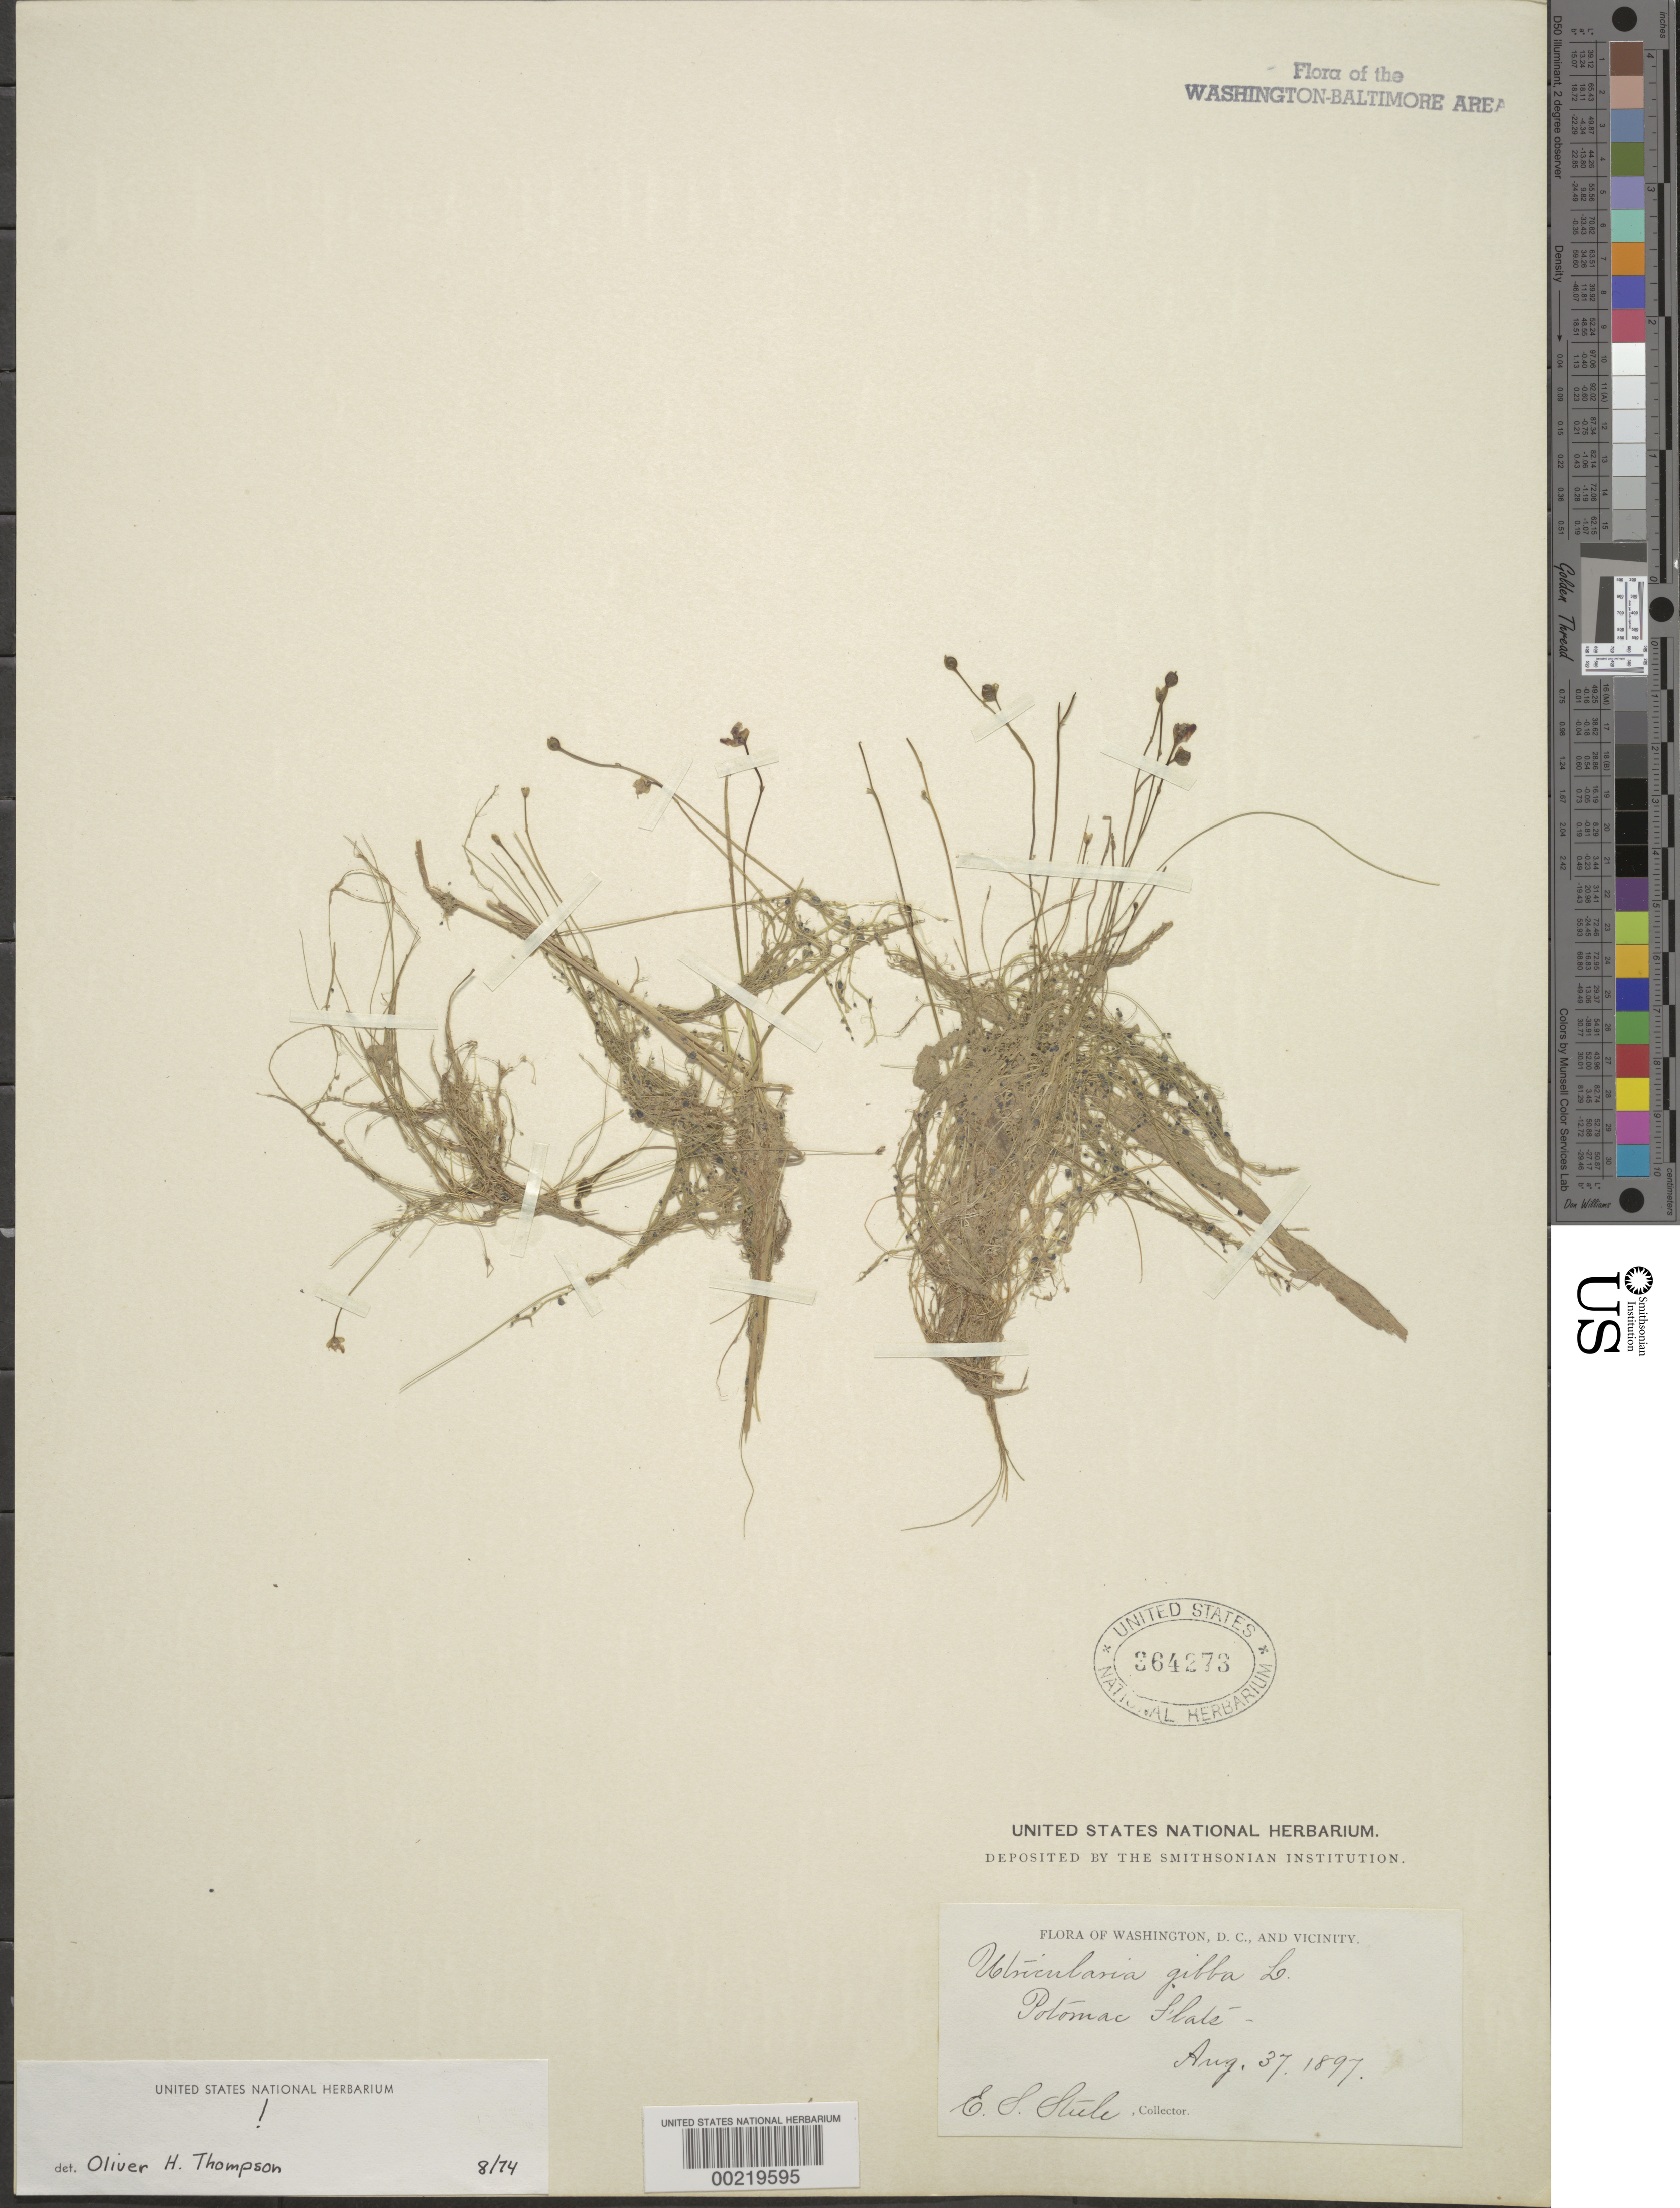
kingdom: Plantae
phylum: Tracheophyta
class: Magnoliopsida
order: Lamiales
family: Lentibulariaceae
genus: Utricularia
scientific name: Utricularia gibba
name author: L.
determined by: Thompson, O. H.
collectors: E. Steele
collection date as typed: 31 Aug 1897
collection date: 1897-08-31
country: United States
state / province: District of Columbia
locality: Potomac flats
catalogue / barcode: US 364273